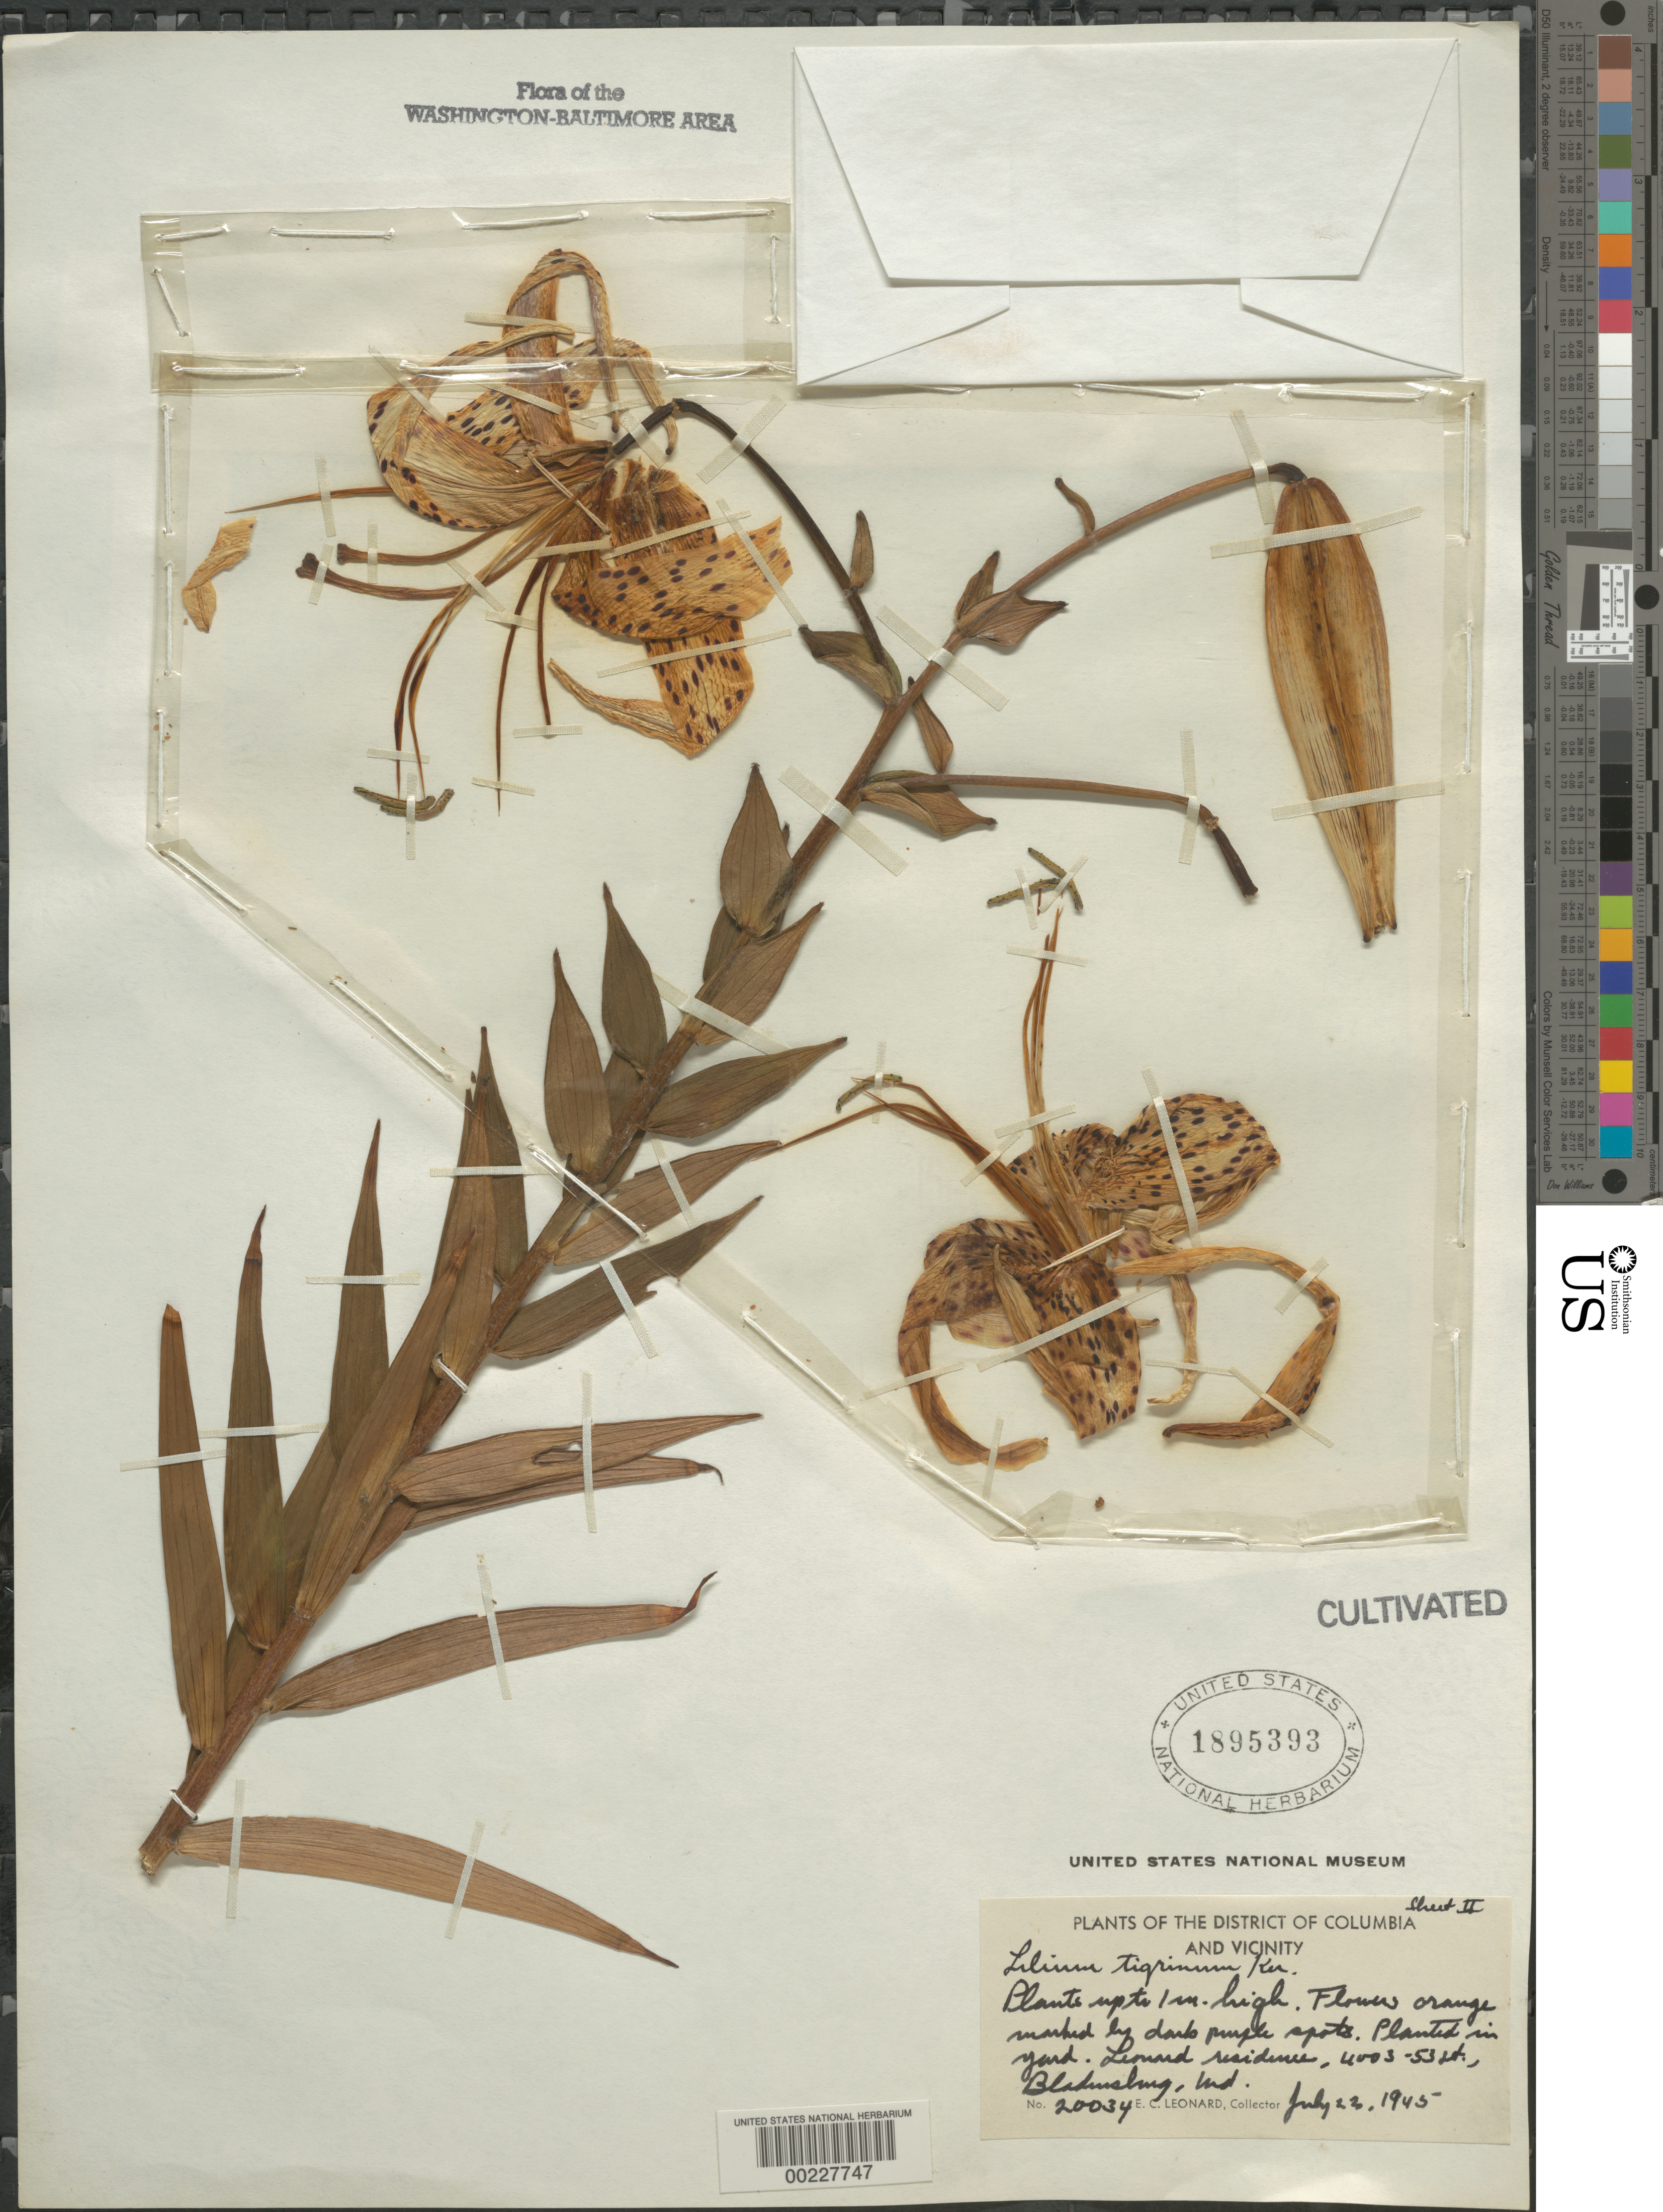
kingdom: Plantae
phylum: Tracheophyta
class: Liliopsida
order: Liliales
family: Liliaceae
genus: Lilium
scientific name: Lilium lancifolium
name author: Thunb.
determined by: Shetler, Stanwyn G., (US), NMNH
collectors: E. C. Leonard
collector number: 20034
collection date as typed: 22 Jul 1945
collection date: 1945-07-22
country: United States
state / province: Maryland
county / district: Prince George's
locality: Bladensburg, 4003 53 St, Leonard residence yard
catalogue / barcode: US 1895393